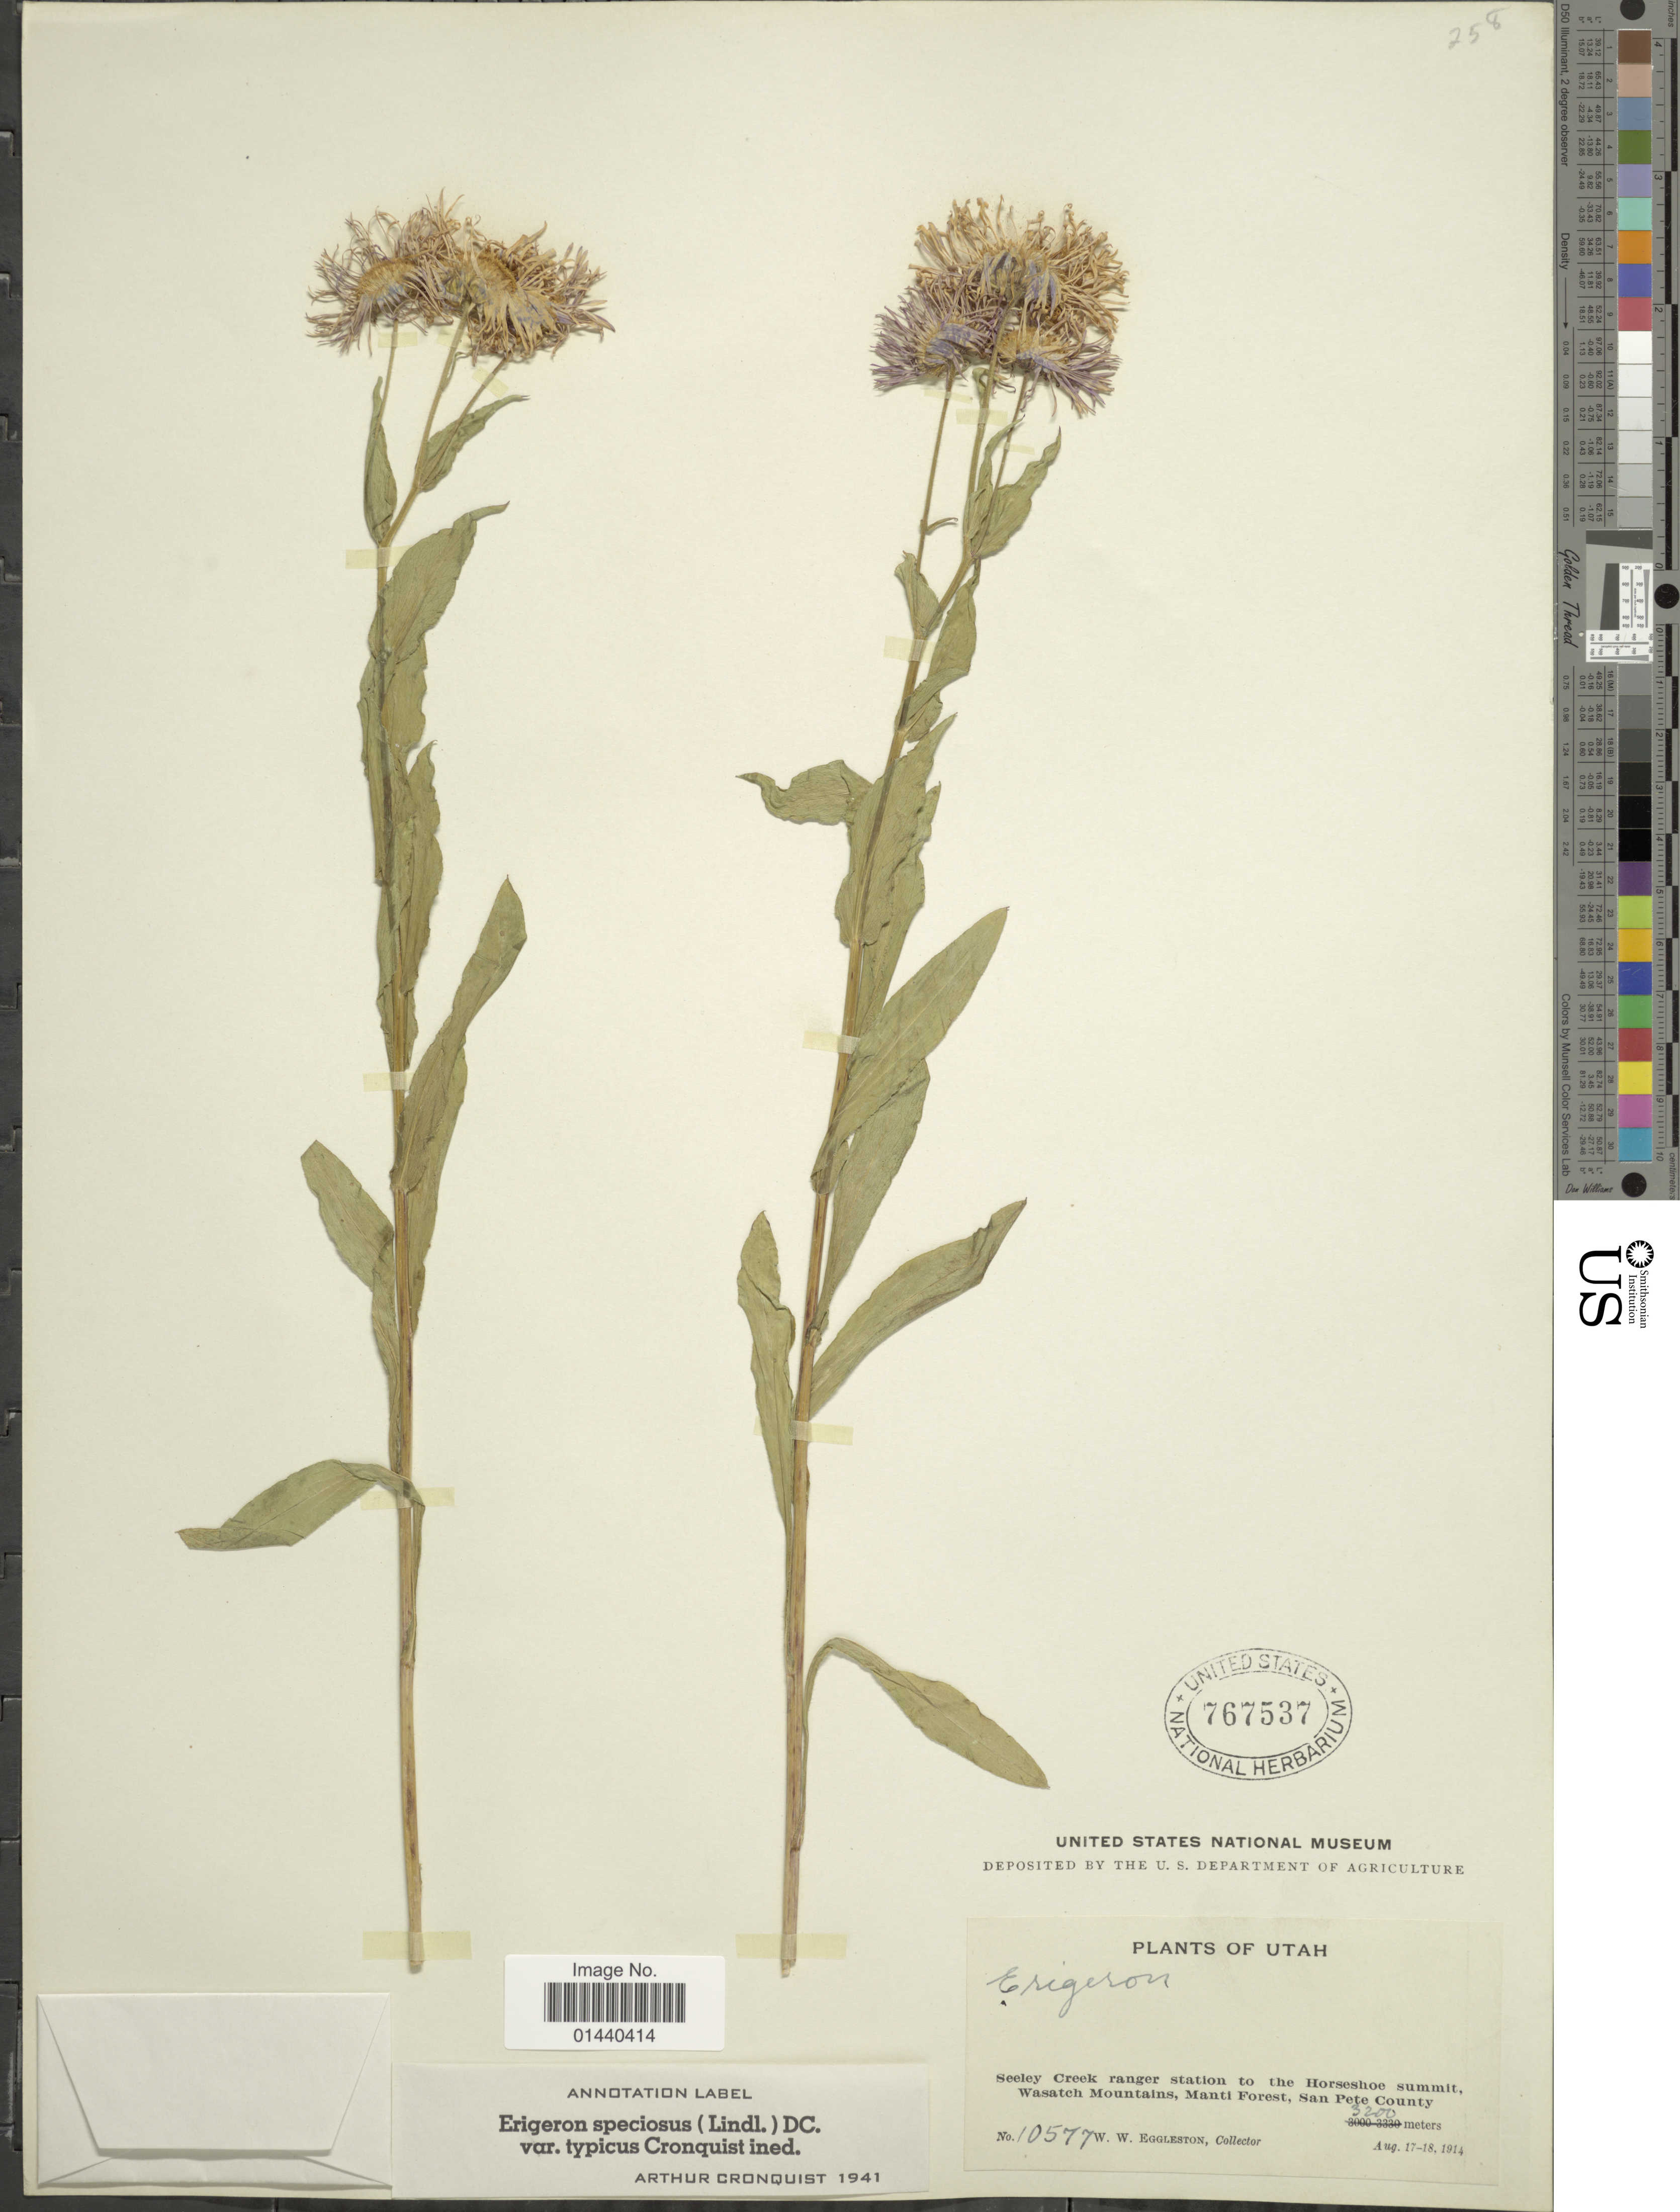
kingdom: Plantae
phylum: Tracheophyta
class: Magnoliopsida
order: Asterales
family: Asteraceae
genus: Erigeron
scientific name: Erigeron speciosus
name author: (Lindl.) DC.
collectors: W. W. Eggleston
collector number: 10577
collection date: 1914-08-17/1914-08-18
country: United States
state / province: Utah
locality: Seeley Creek ranger station to the Horseshoe summit, Wasatch Mountains, Manti Forest, San Pete County.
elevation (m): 3200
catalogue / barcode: US 767537